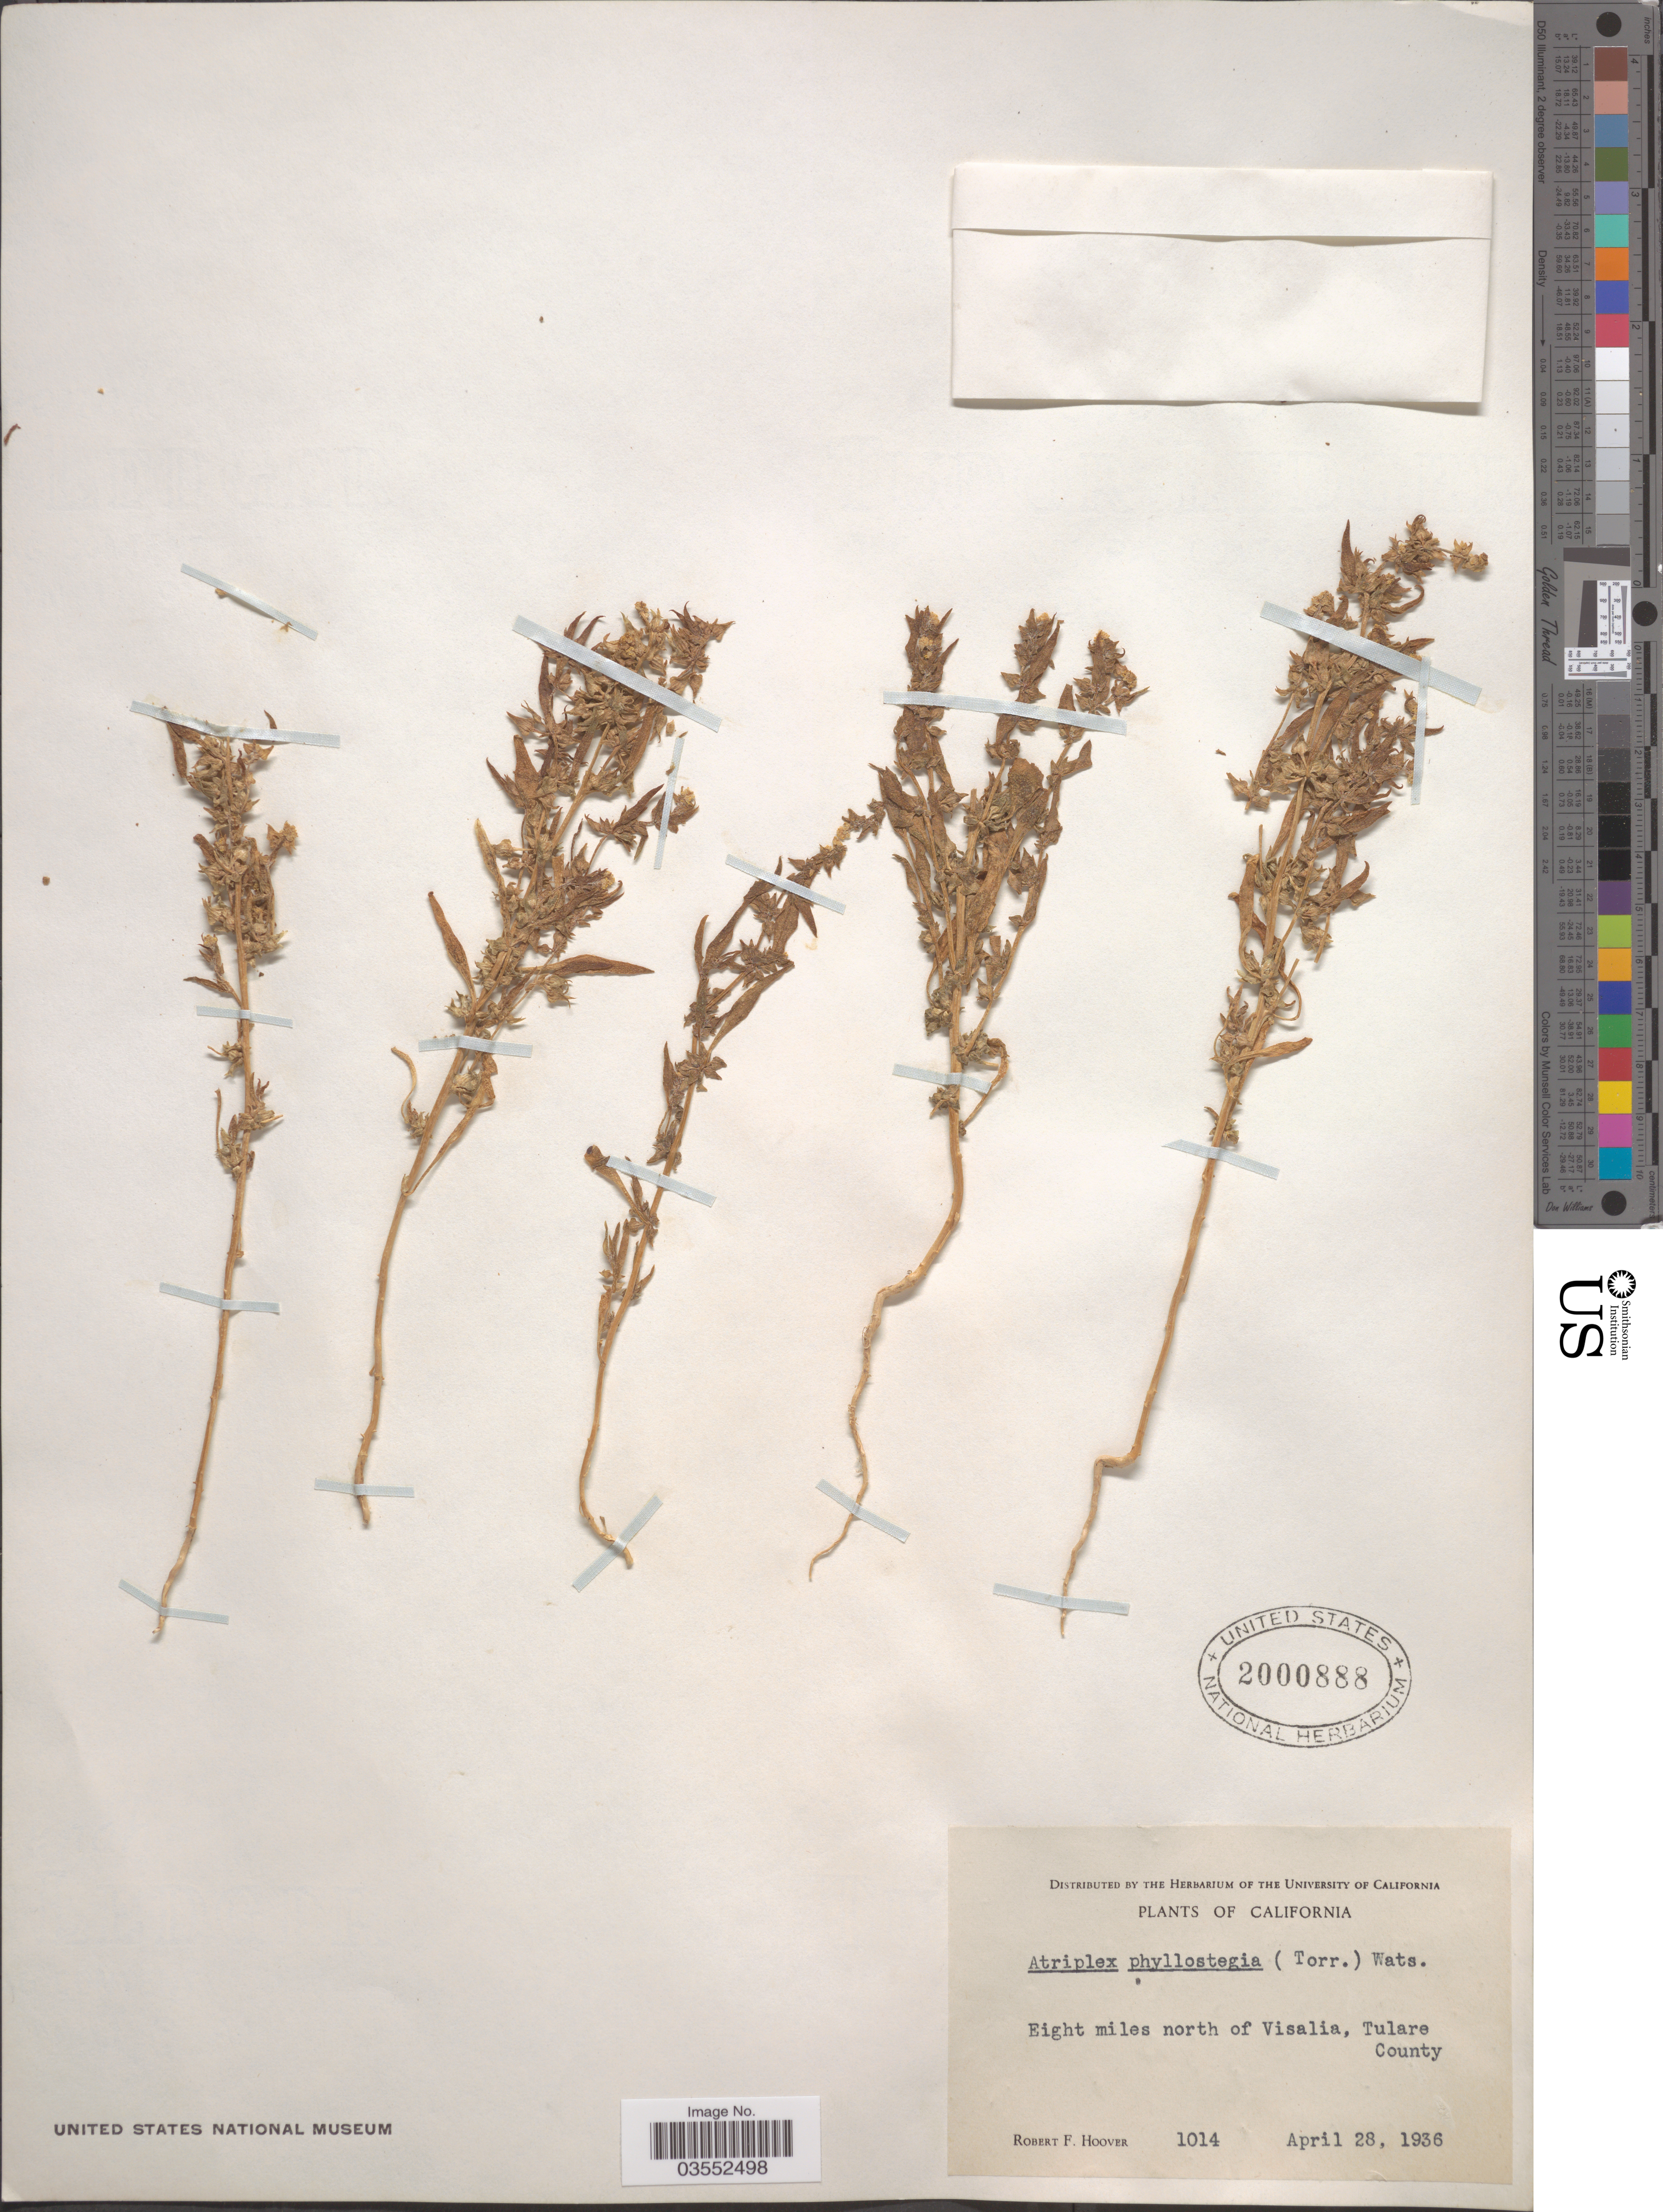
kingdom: Plantae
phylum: Tracheophyta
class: Magnoliopsida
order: Caryophyllales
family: Amaranthaceae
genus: Atriplex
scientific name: Atriplex phyllostegia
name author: (Torr. ex S. Watson) S. Watson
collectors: R. F. Hoover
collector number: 1014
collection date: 1936-04-28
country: United States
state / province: California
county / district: Tulare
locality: Eight miles north of Visalia, Tulare County.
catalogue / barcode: US 2000888